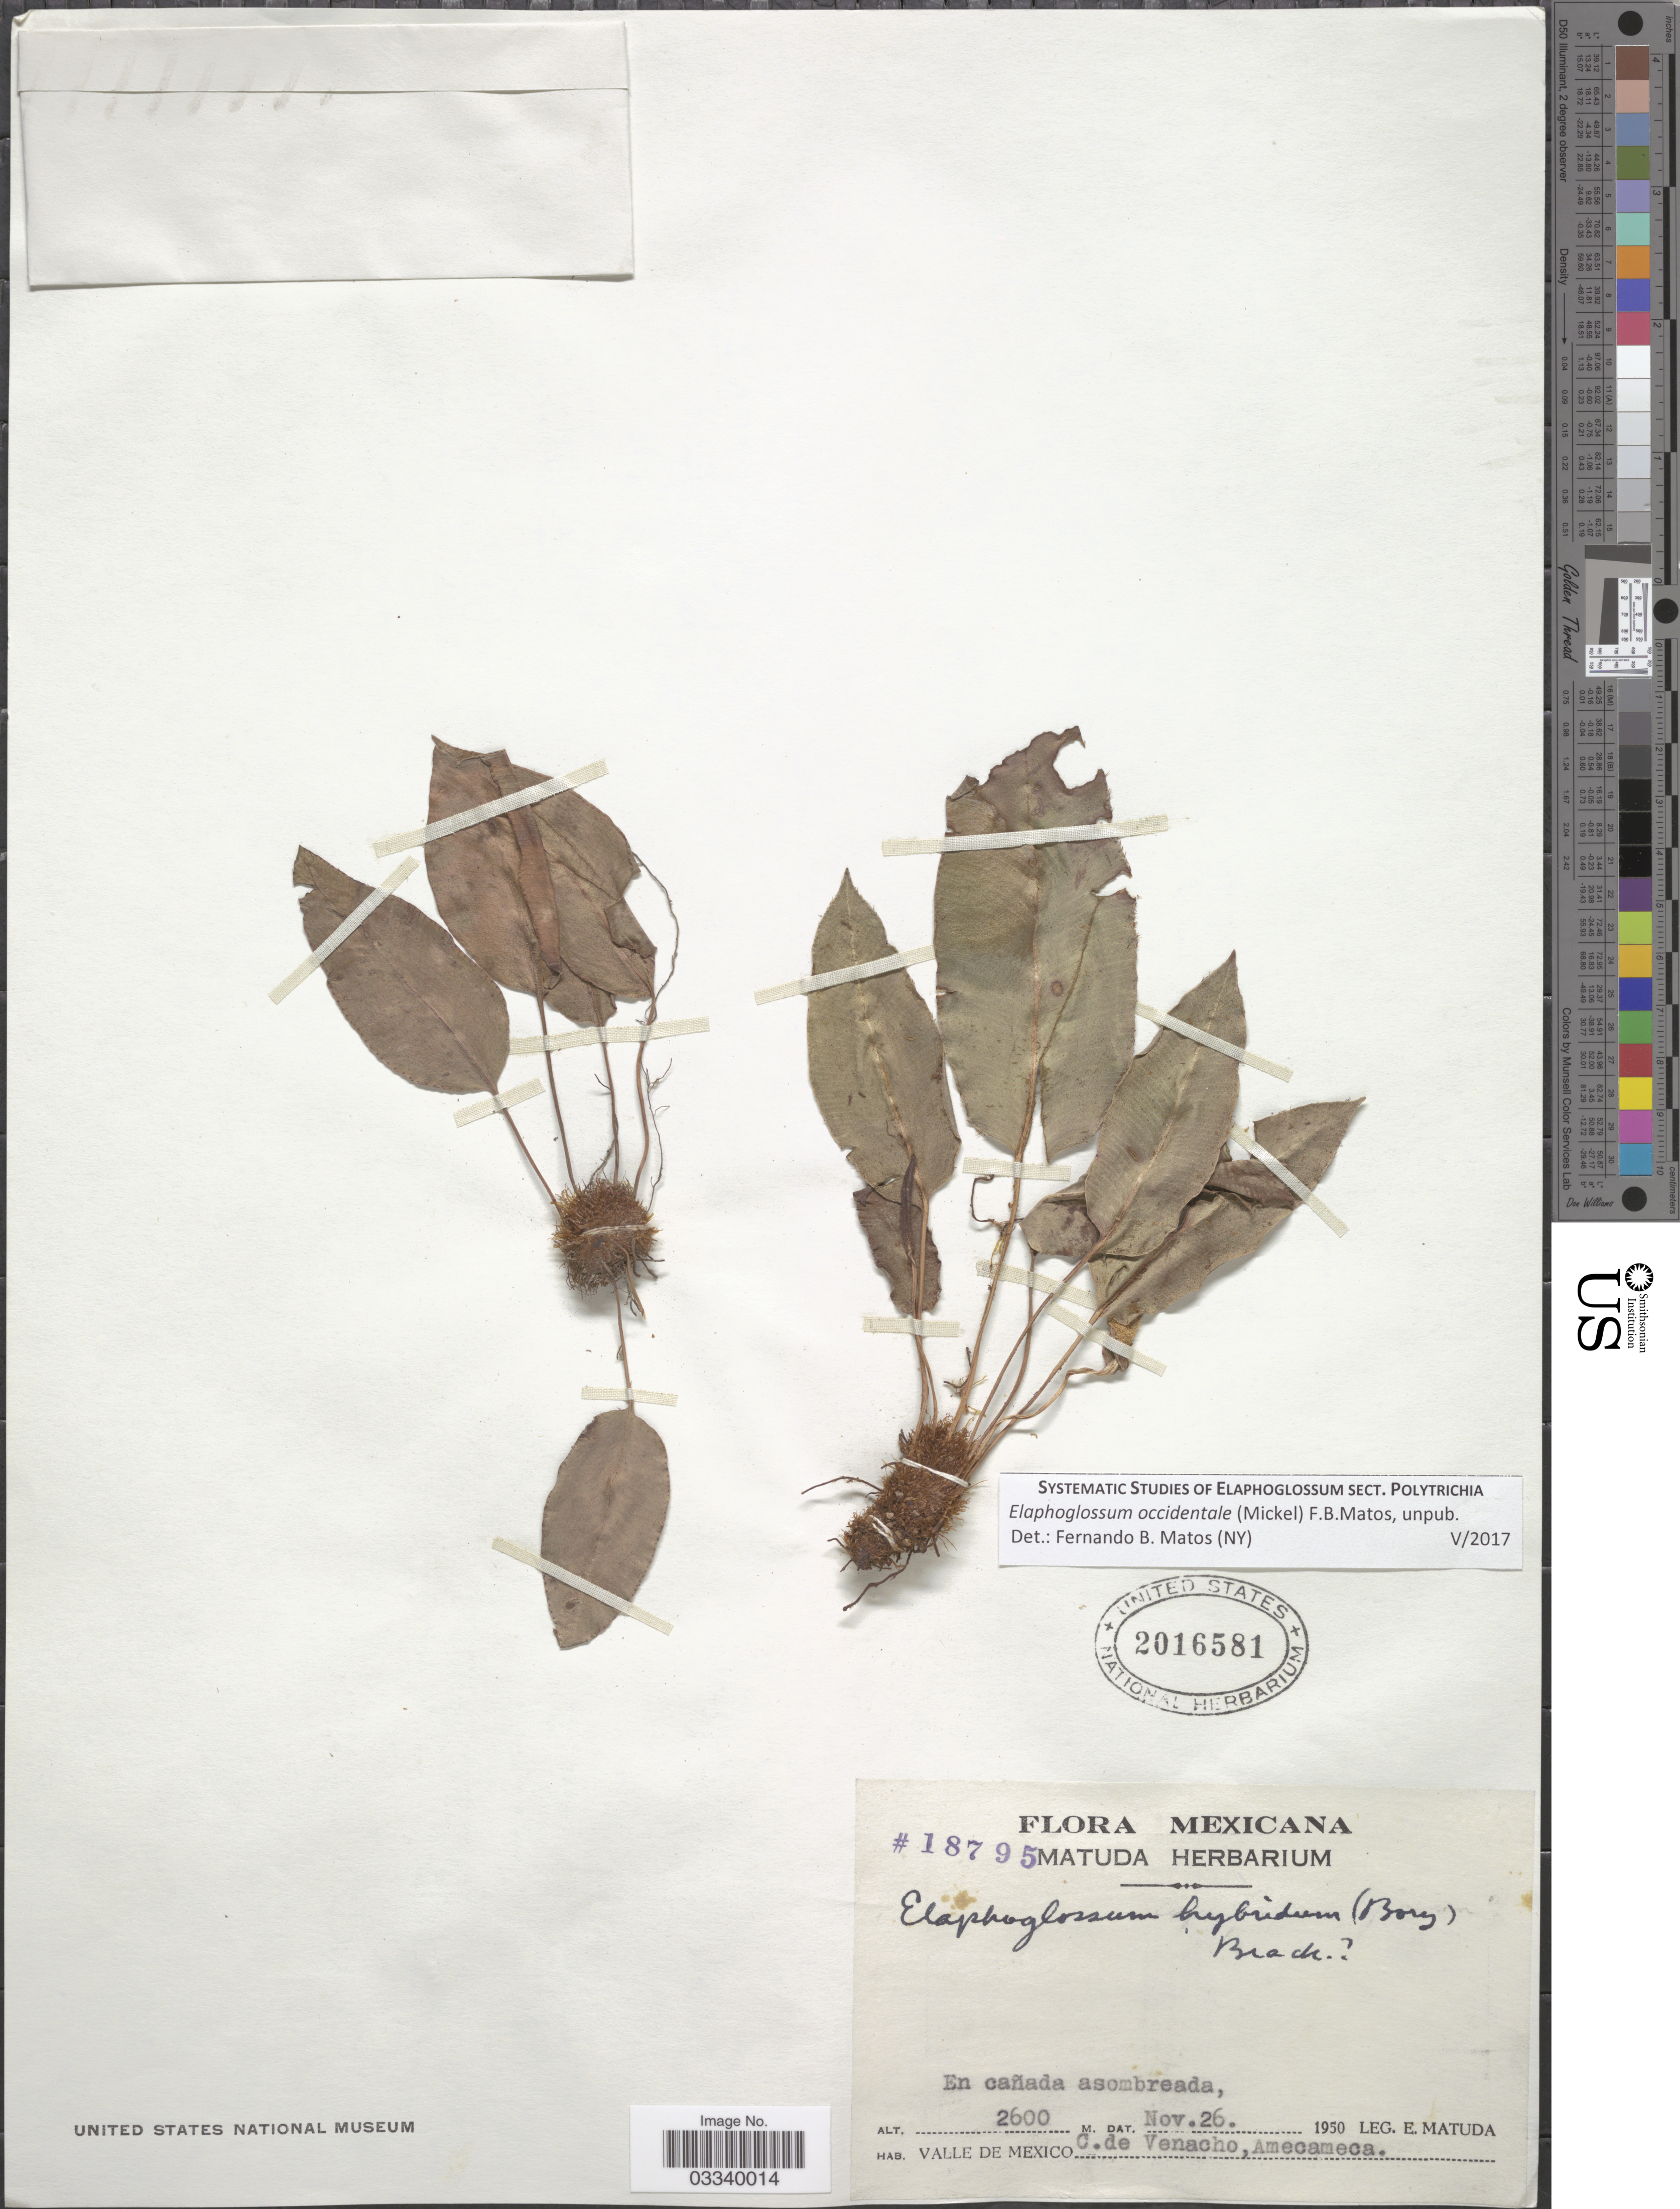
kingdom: Plantae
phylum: Tracheophyta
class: Polypodiopsida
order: Polypodiales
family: Dryopteridaceae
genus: Elaphoglossum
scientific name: Elaphoglossum occidentale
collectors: E. Matuda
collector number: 18795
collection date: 1950-11-26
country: Mexico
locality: Valle de Mexico. C. de Venacho, Amecameca.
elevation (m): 2600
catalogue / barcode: US 2016581